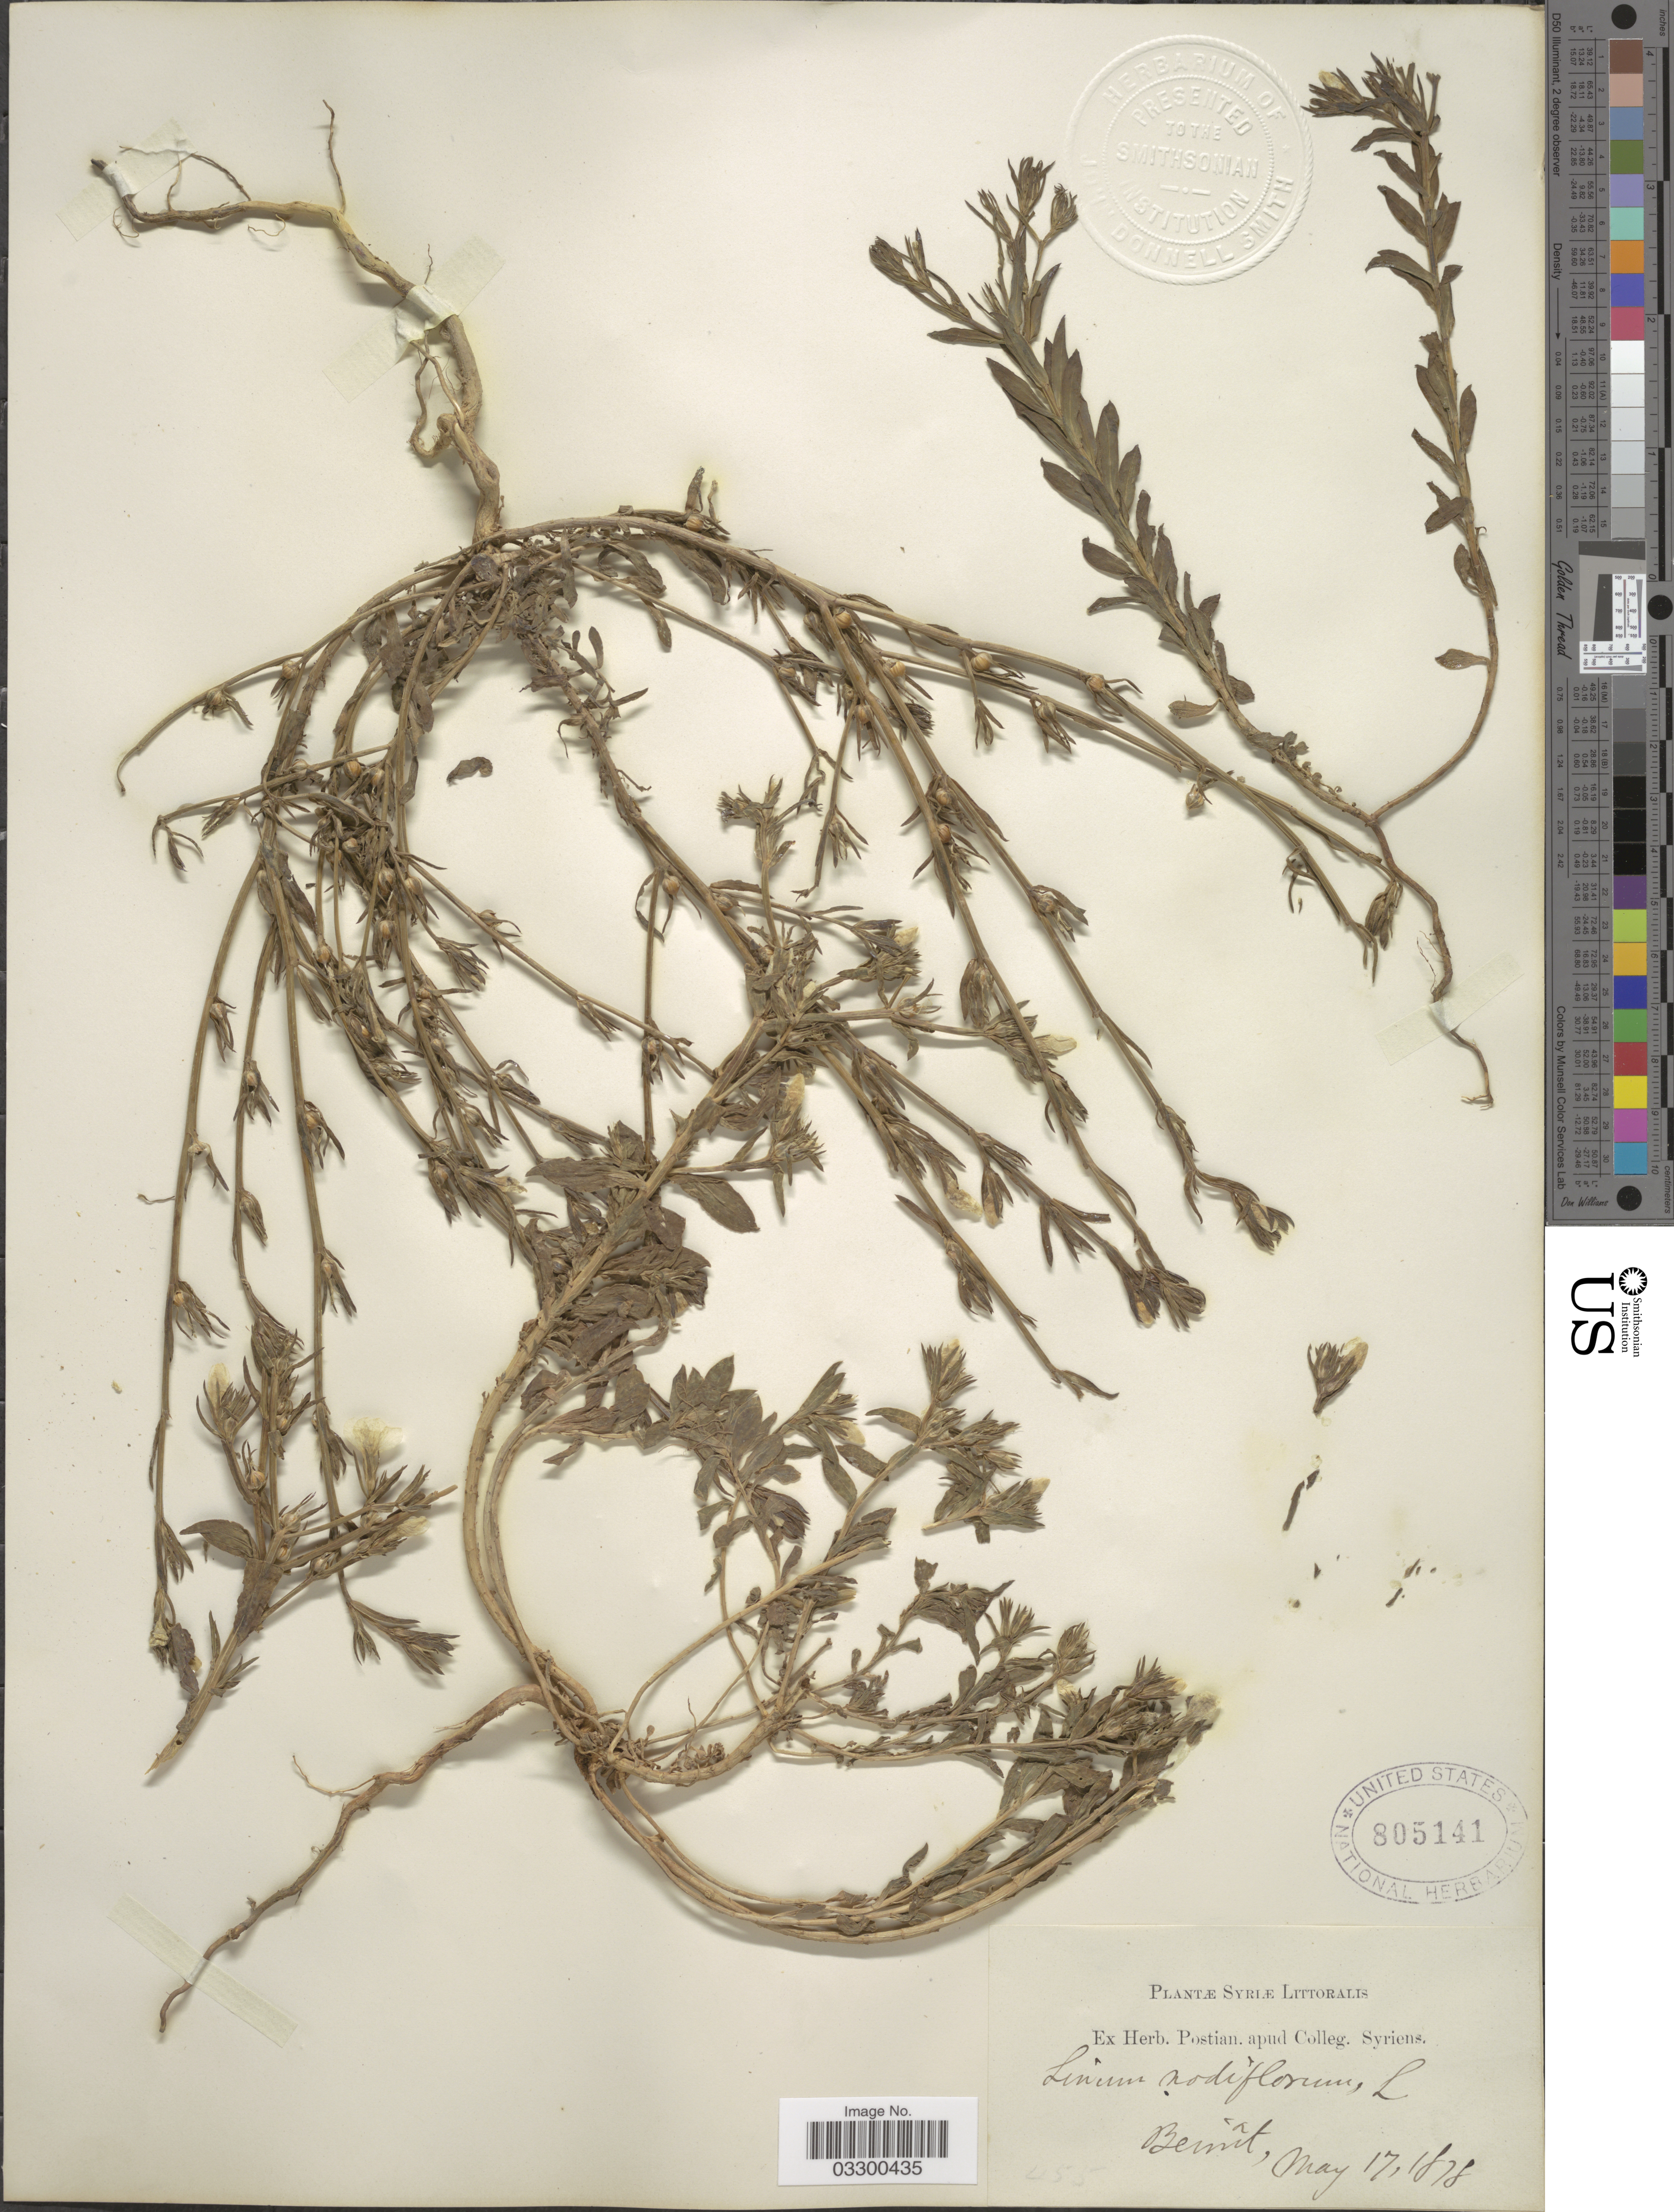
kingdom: Plantae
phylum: Tracheophyta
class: Magnoliopsida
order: Malpighiales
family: Linaceae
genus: Linum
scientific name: Linum nodiflorum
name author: L.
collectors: ex herb. Postian. apud Colleg. Syriens. Protest. USE "Fannie P. A. Shepard" (10308853) AS PRIMARY COLLECTOR INSTEAD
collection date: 1878-05-17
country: Lebanon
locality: Syriæ Littoralis. Beirût.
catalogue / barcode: US 805141